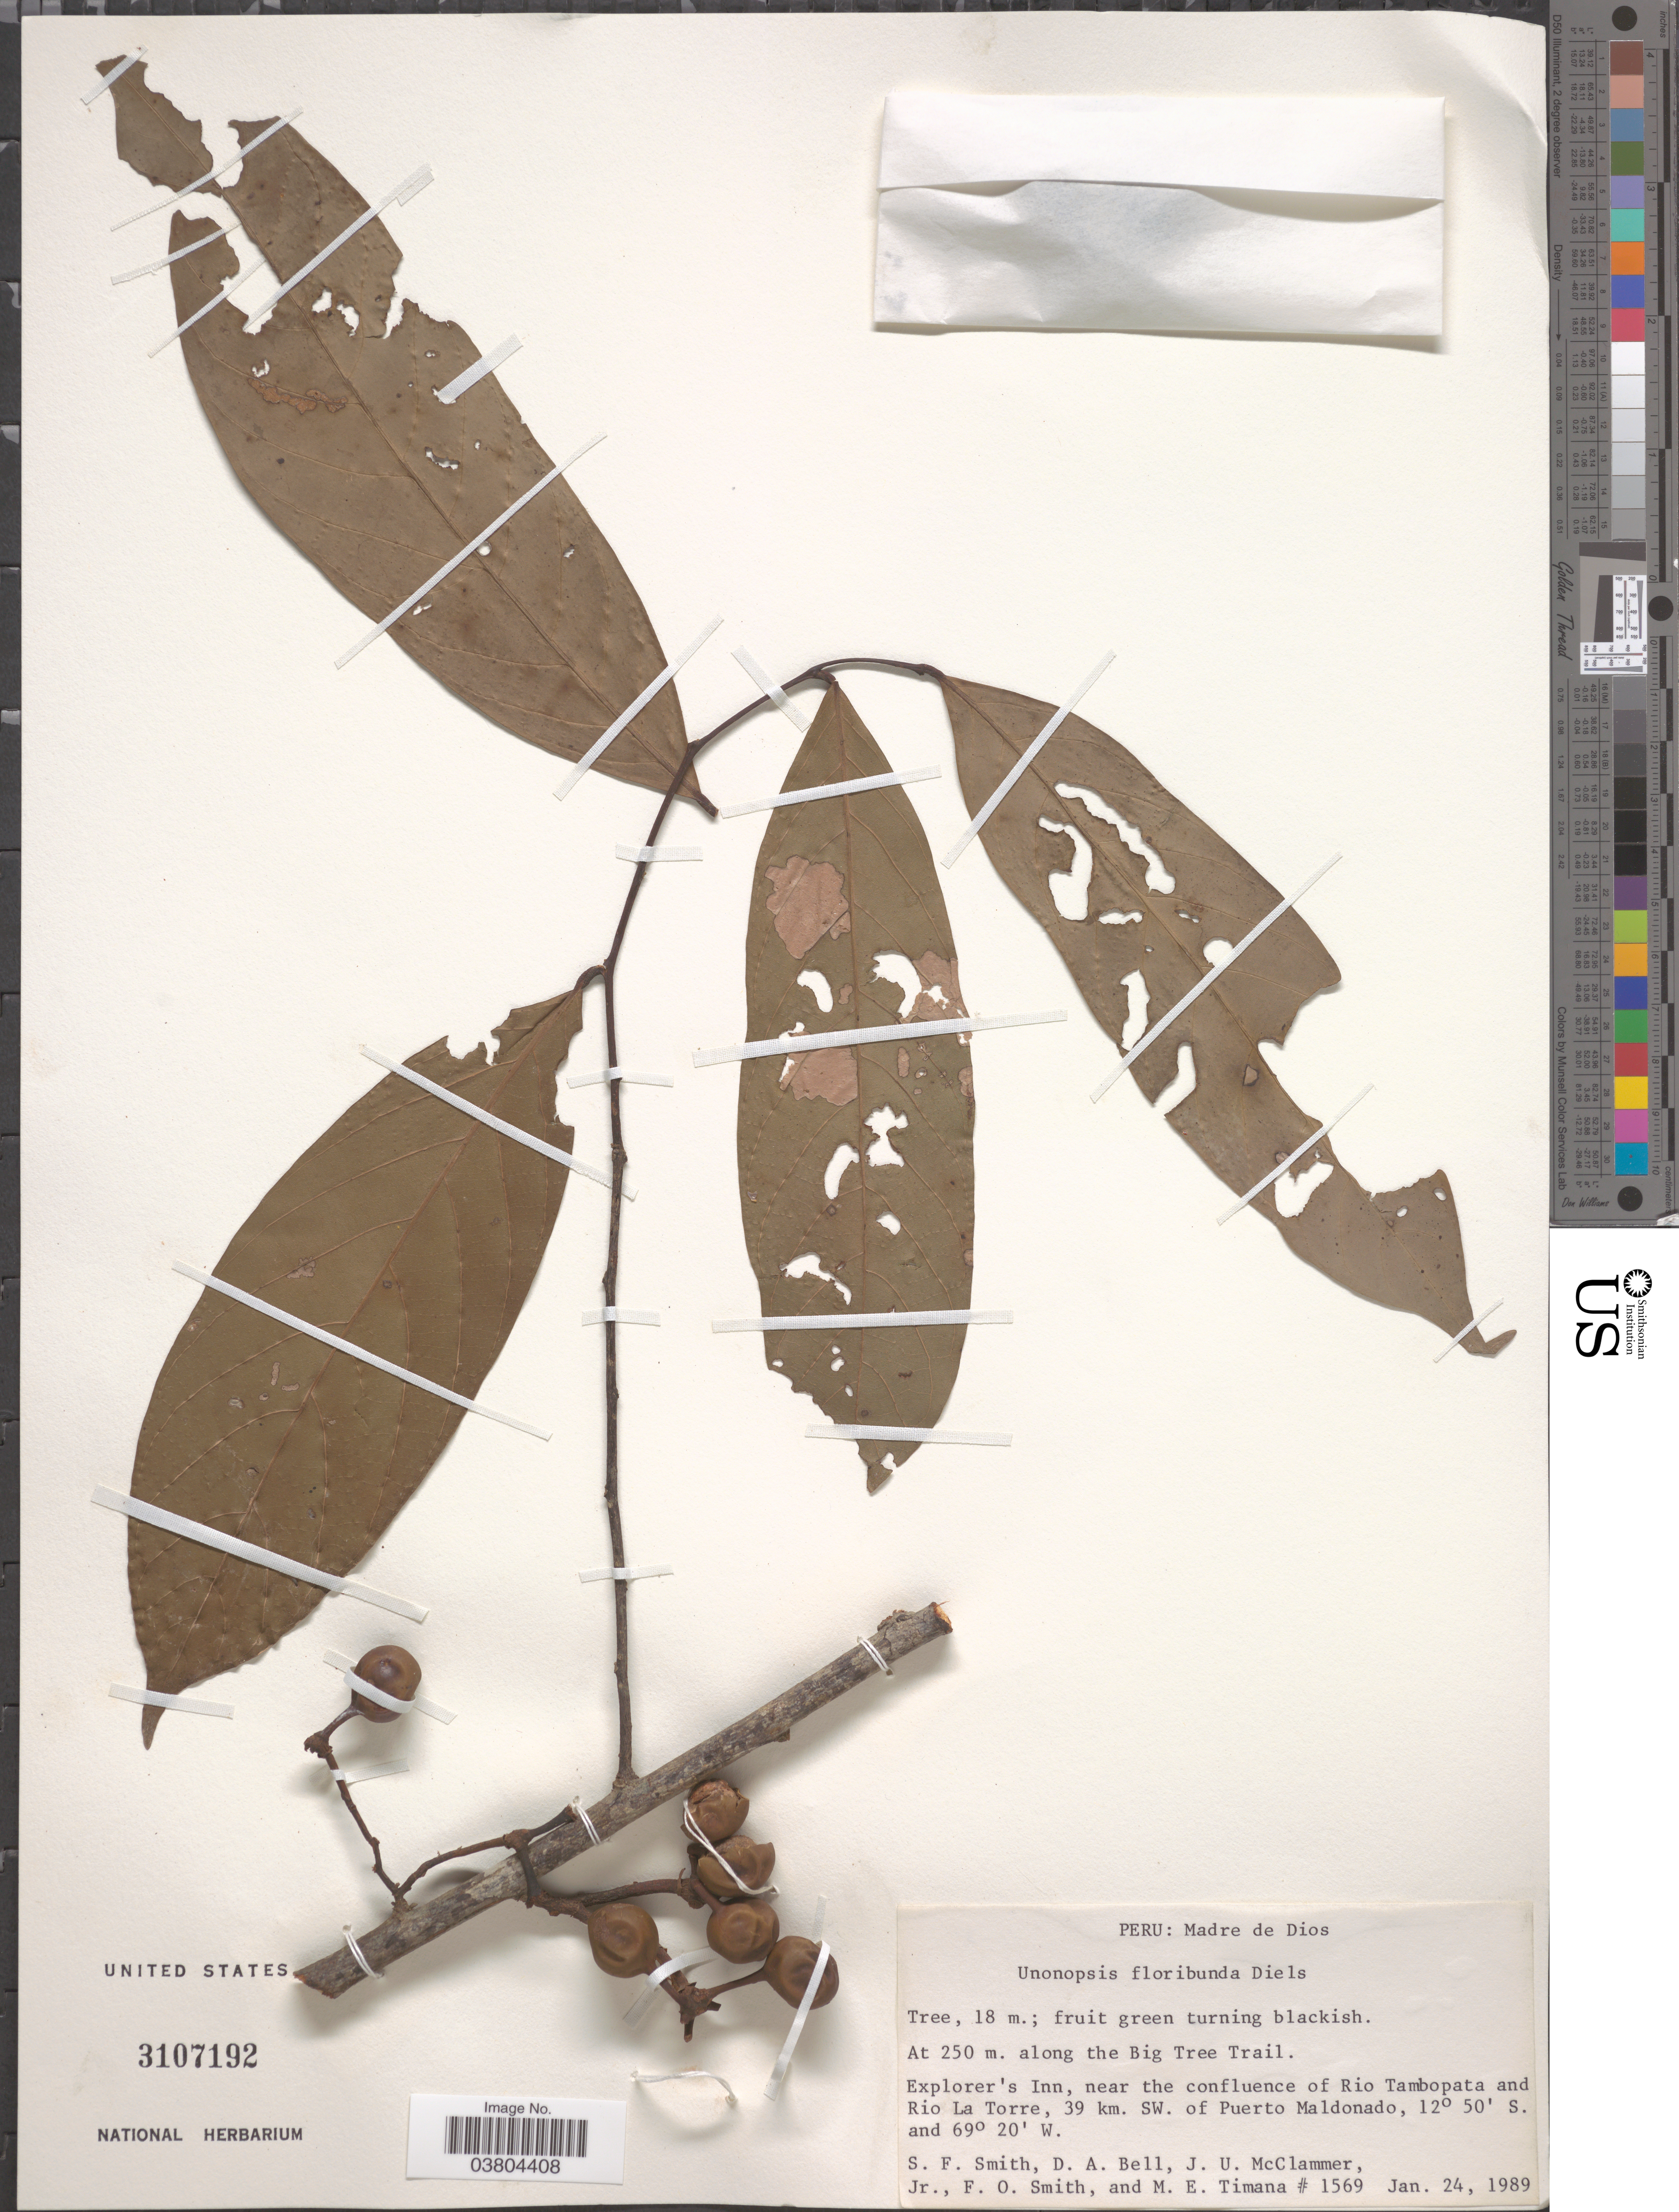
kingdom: Plantae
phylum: Tracheophyta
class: Magnoliopsida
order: Magnoliales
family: Annonaceae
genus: Unonopsis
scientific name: Unonopsis floribunda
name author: Diels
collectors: S.F. Smith, D. A. Bell, J. McClammer Jr. & F. Smith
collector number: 1569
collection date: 1989-01-24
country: Peru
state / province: Madre de Dios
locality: Along the Big Tree Trail. Explorer's Inn, near the confluence of Rio Tambopata and Rio La Torre, 39 km. SW. of Puerto Maldonado.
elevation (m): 250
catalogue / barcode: US 3107192